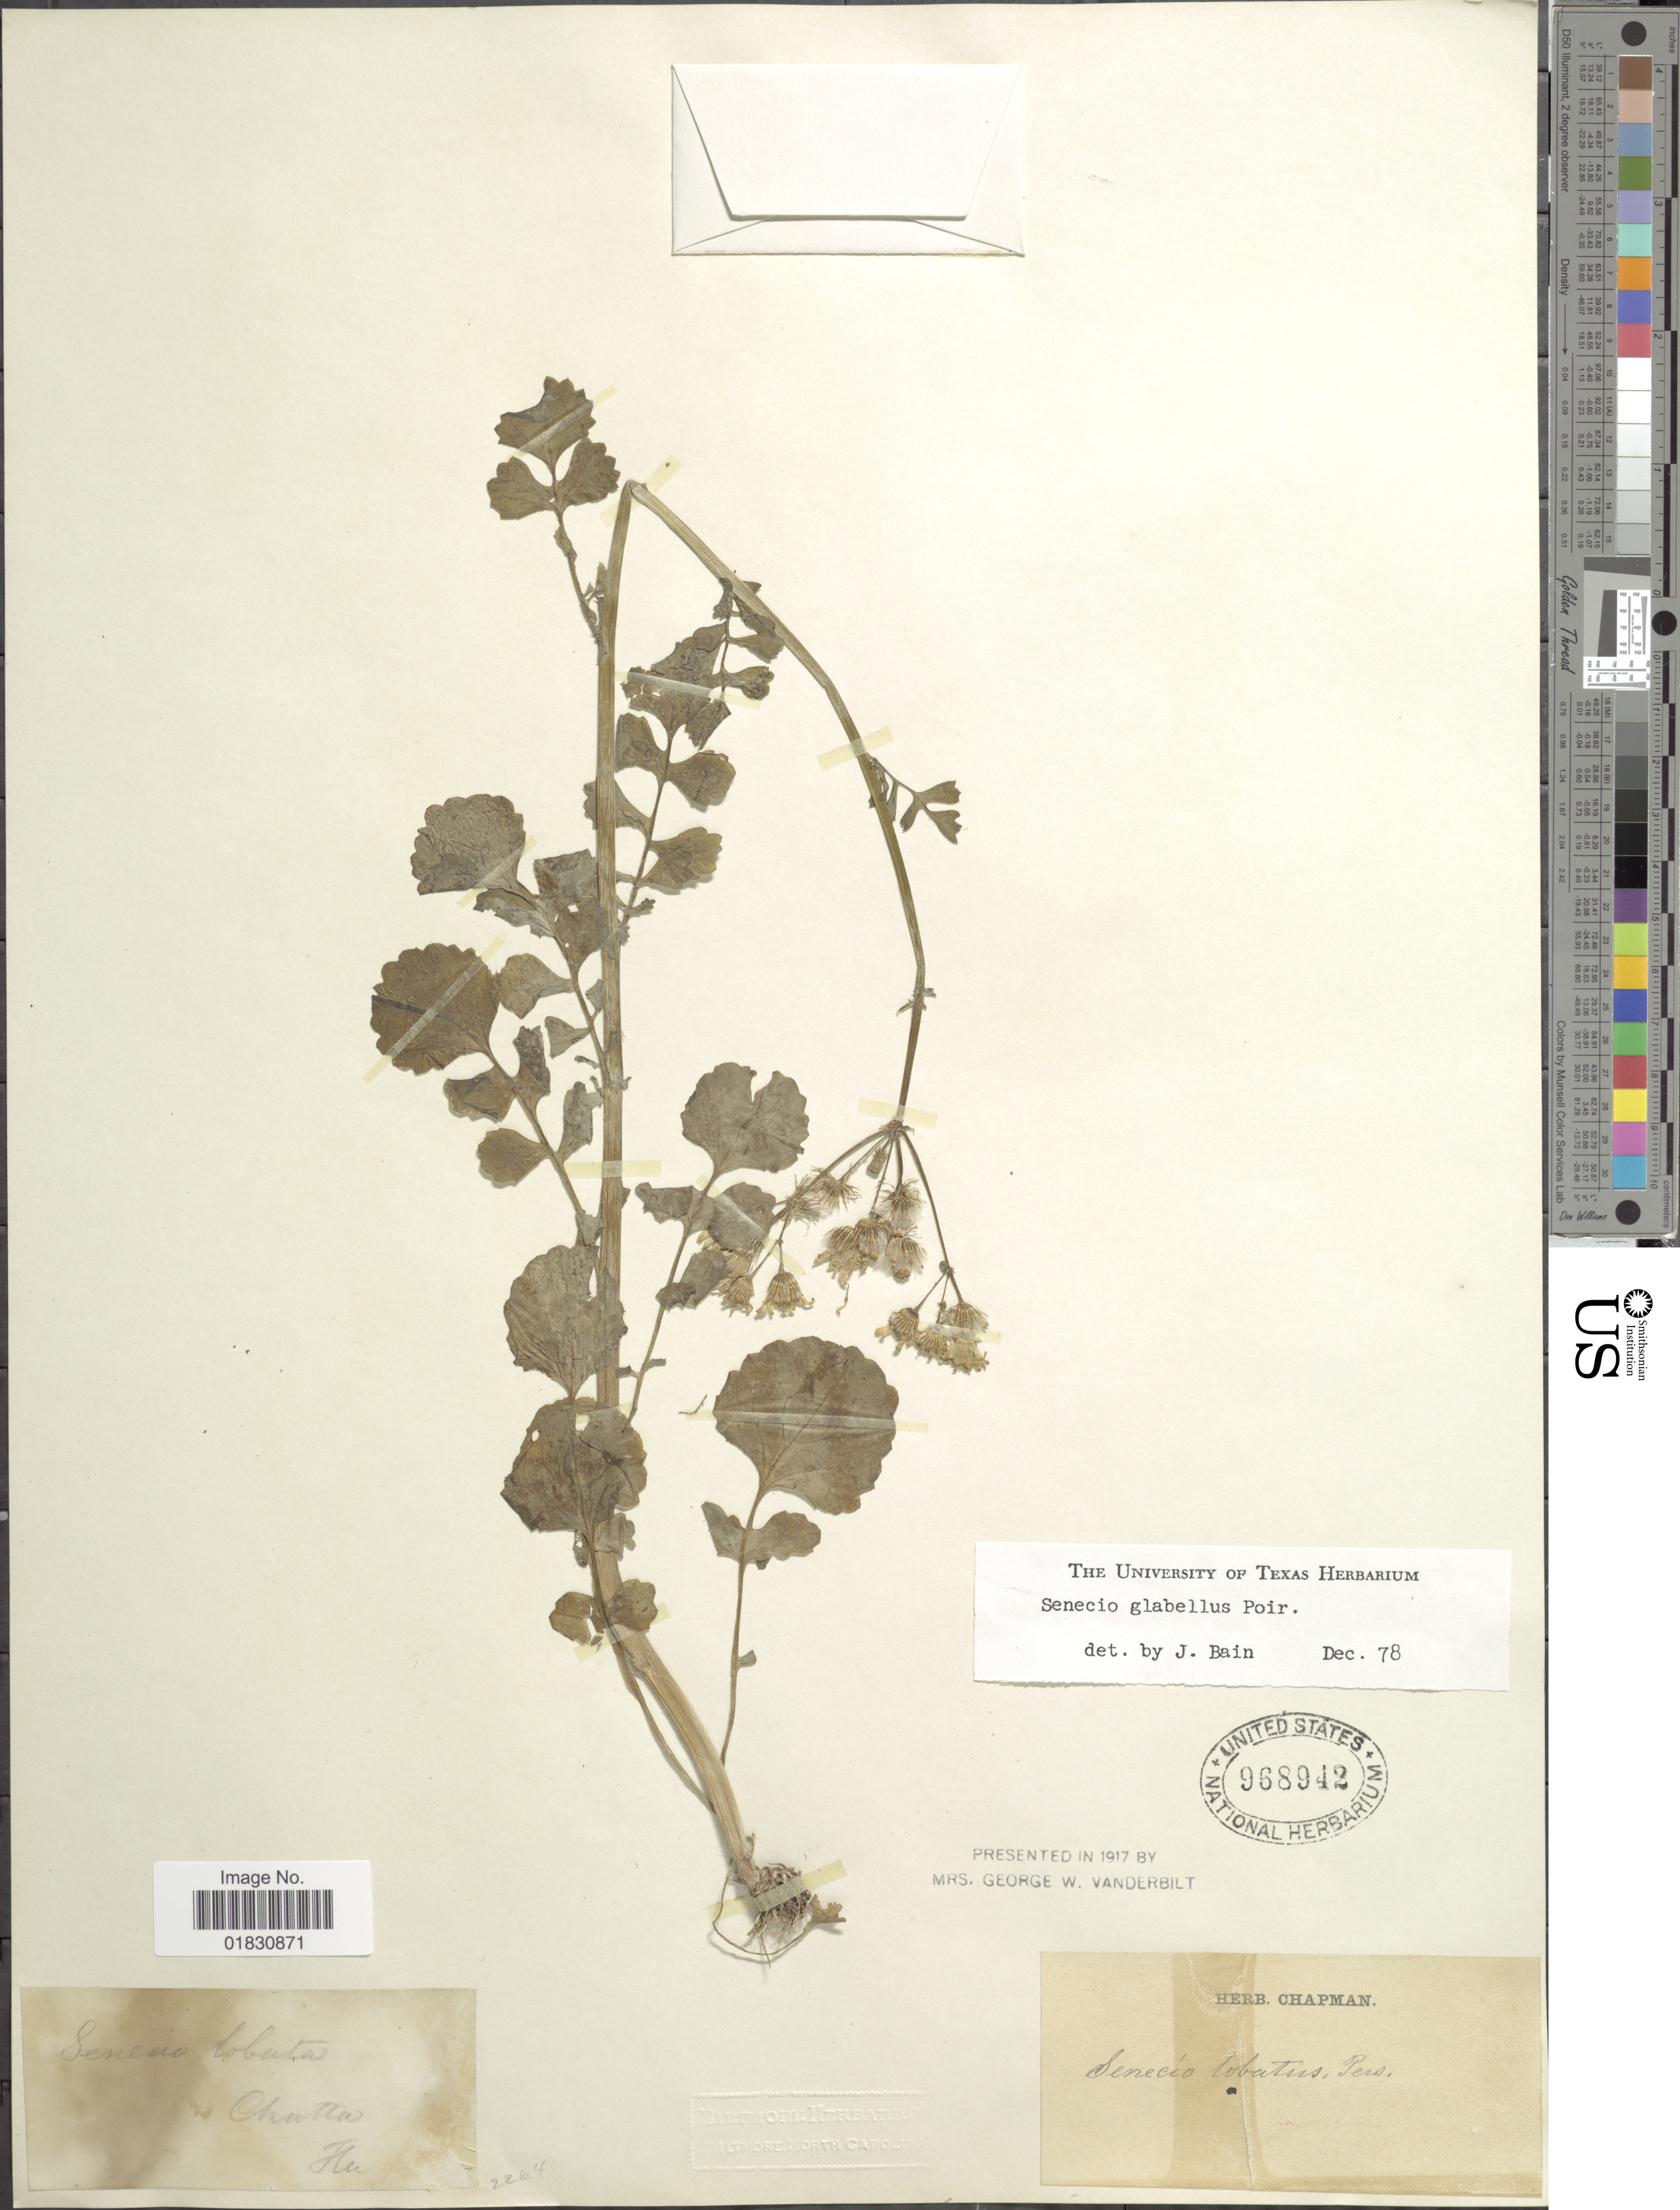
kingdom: Plantae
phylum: Tracheophyta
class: Magnoliopsida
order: Asterales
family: Asteraceae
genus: Packera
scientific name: Packera glabella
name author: (Poir.) C. Jeffrey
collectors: ex herb. Chapman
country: United States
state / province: Florida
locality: Chatta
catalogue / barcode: US 968942